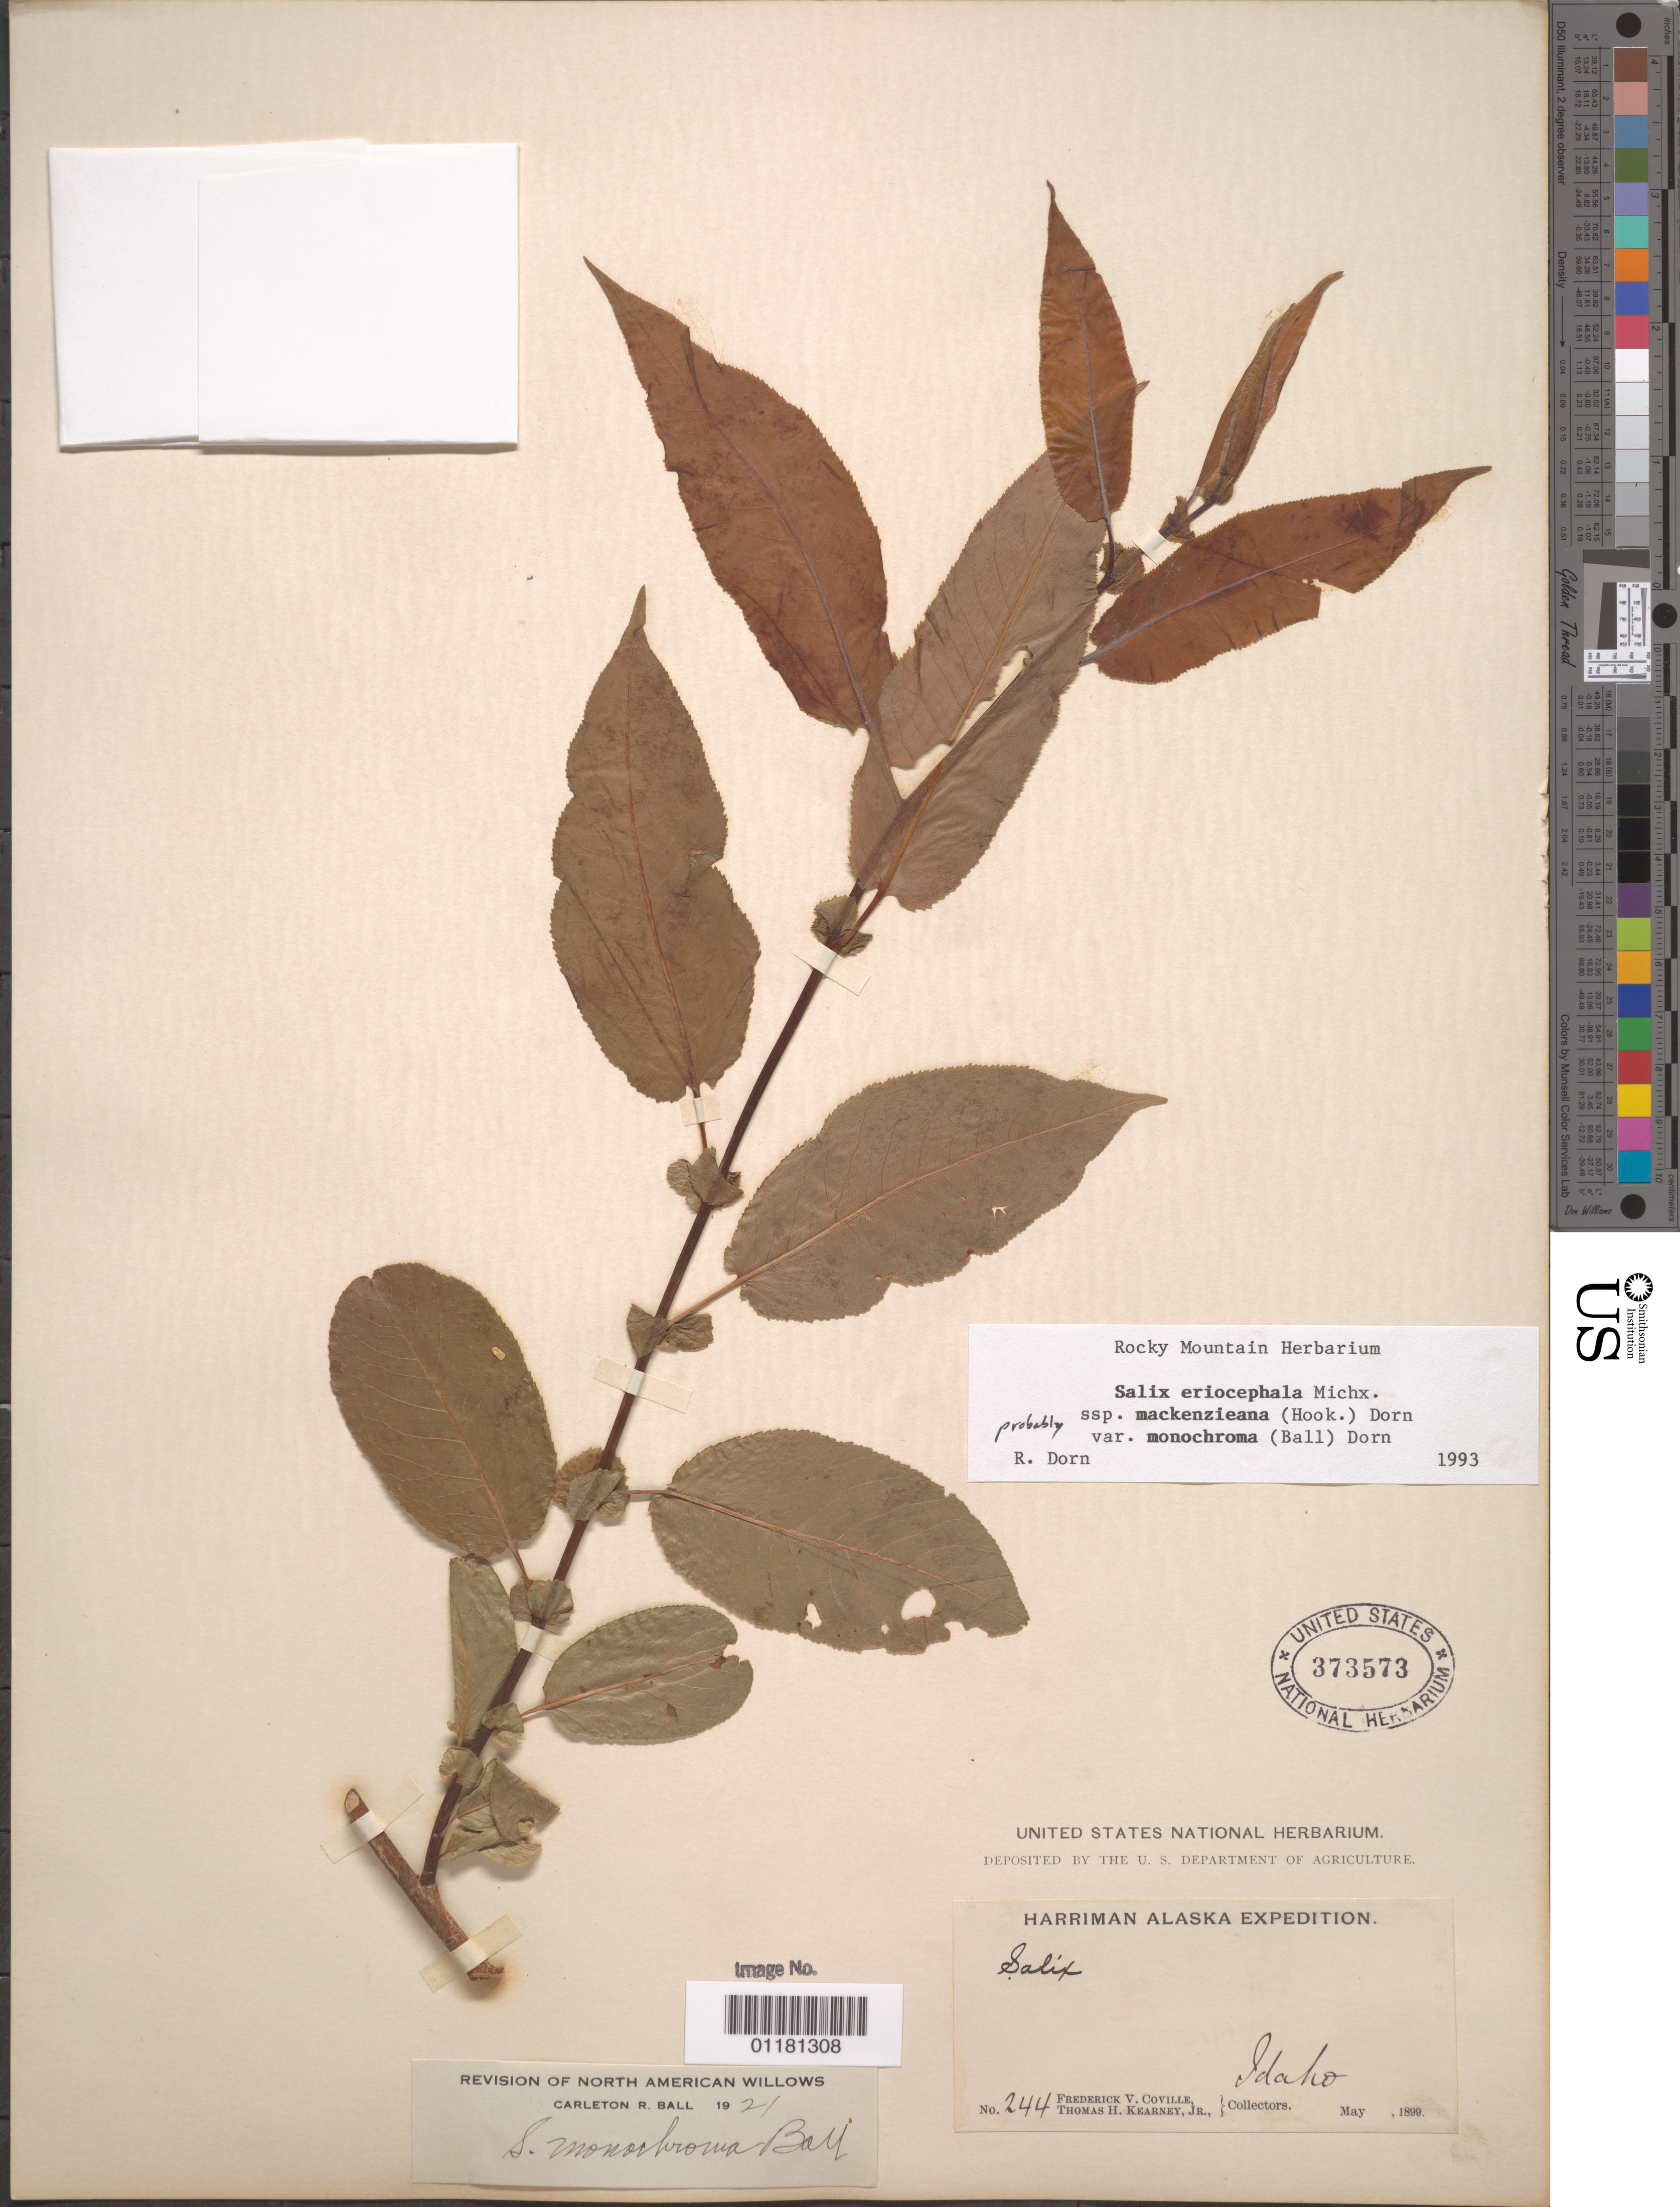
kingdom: Plantae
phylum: Tracheophyta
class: Magnoliopsida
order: Malpighiales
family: Salicaceae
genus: Salix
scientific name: Salix eriocephala var. monochroma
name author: (C.R. Ball) Dorn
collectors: F. V. Coville & T. H. Kearney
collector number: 244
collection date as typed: May 1899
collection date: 1899-05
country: United States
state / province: Idaho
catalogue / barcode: US 373573